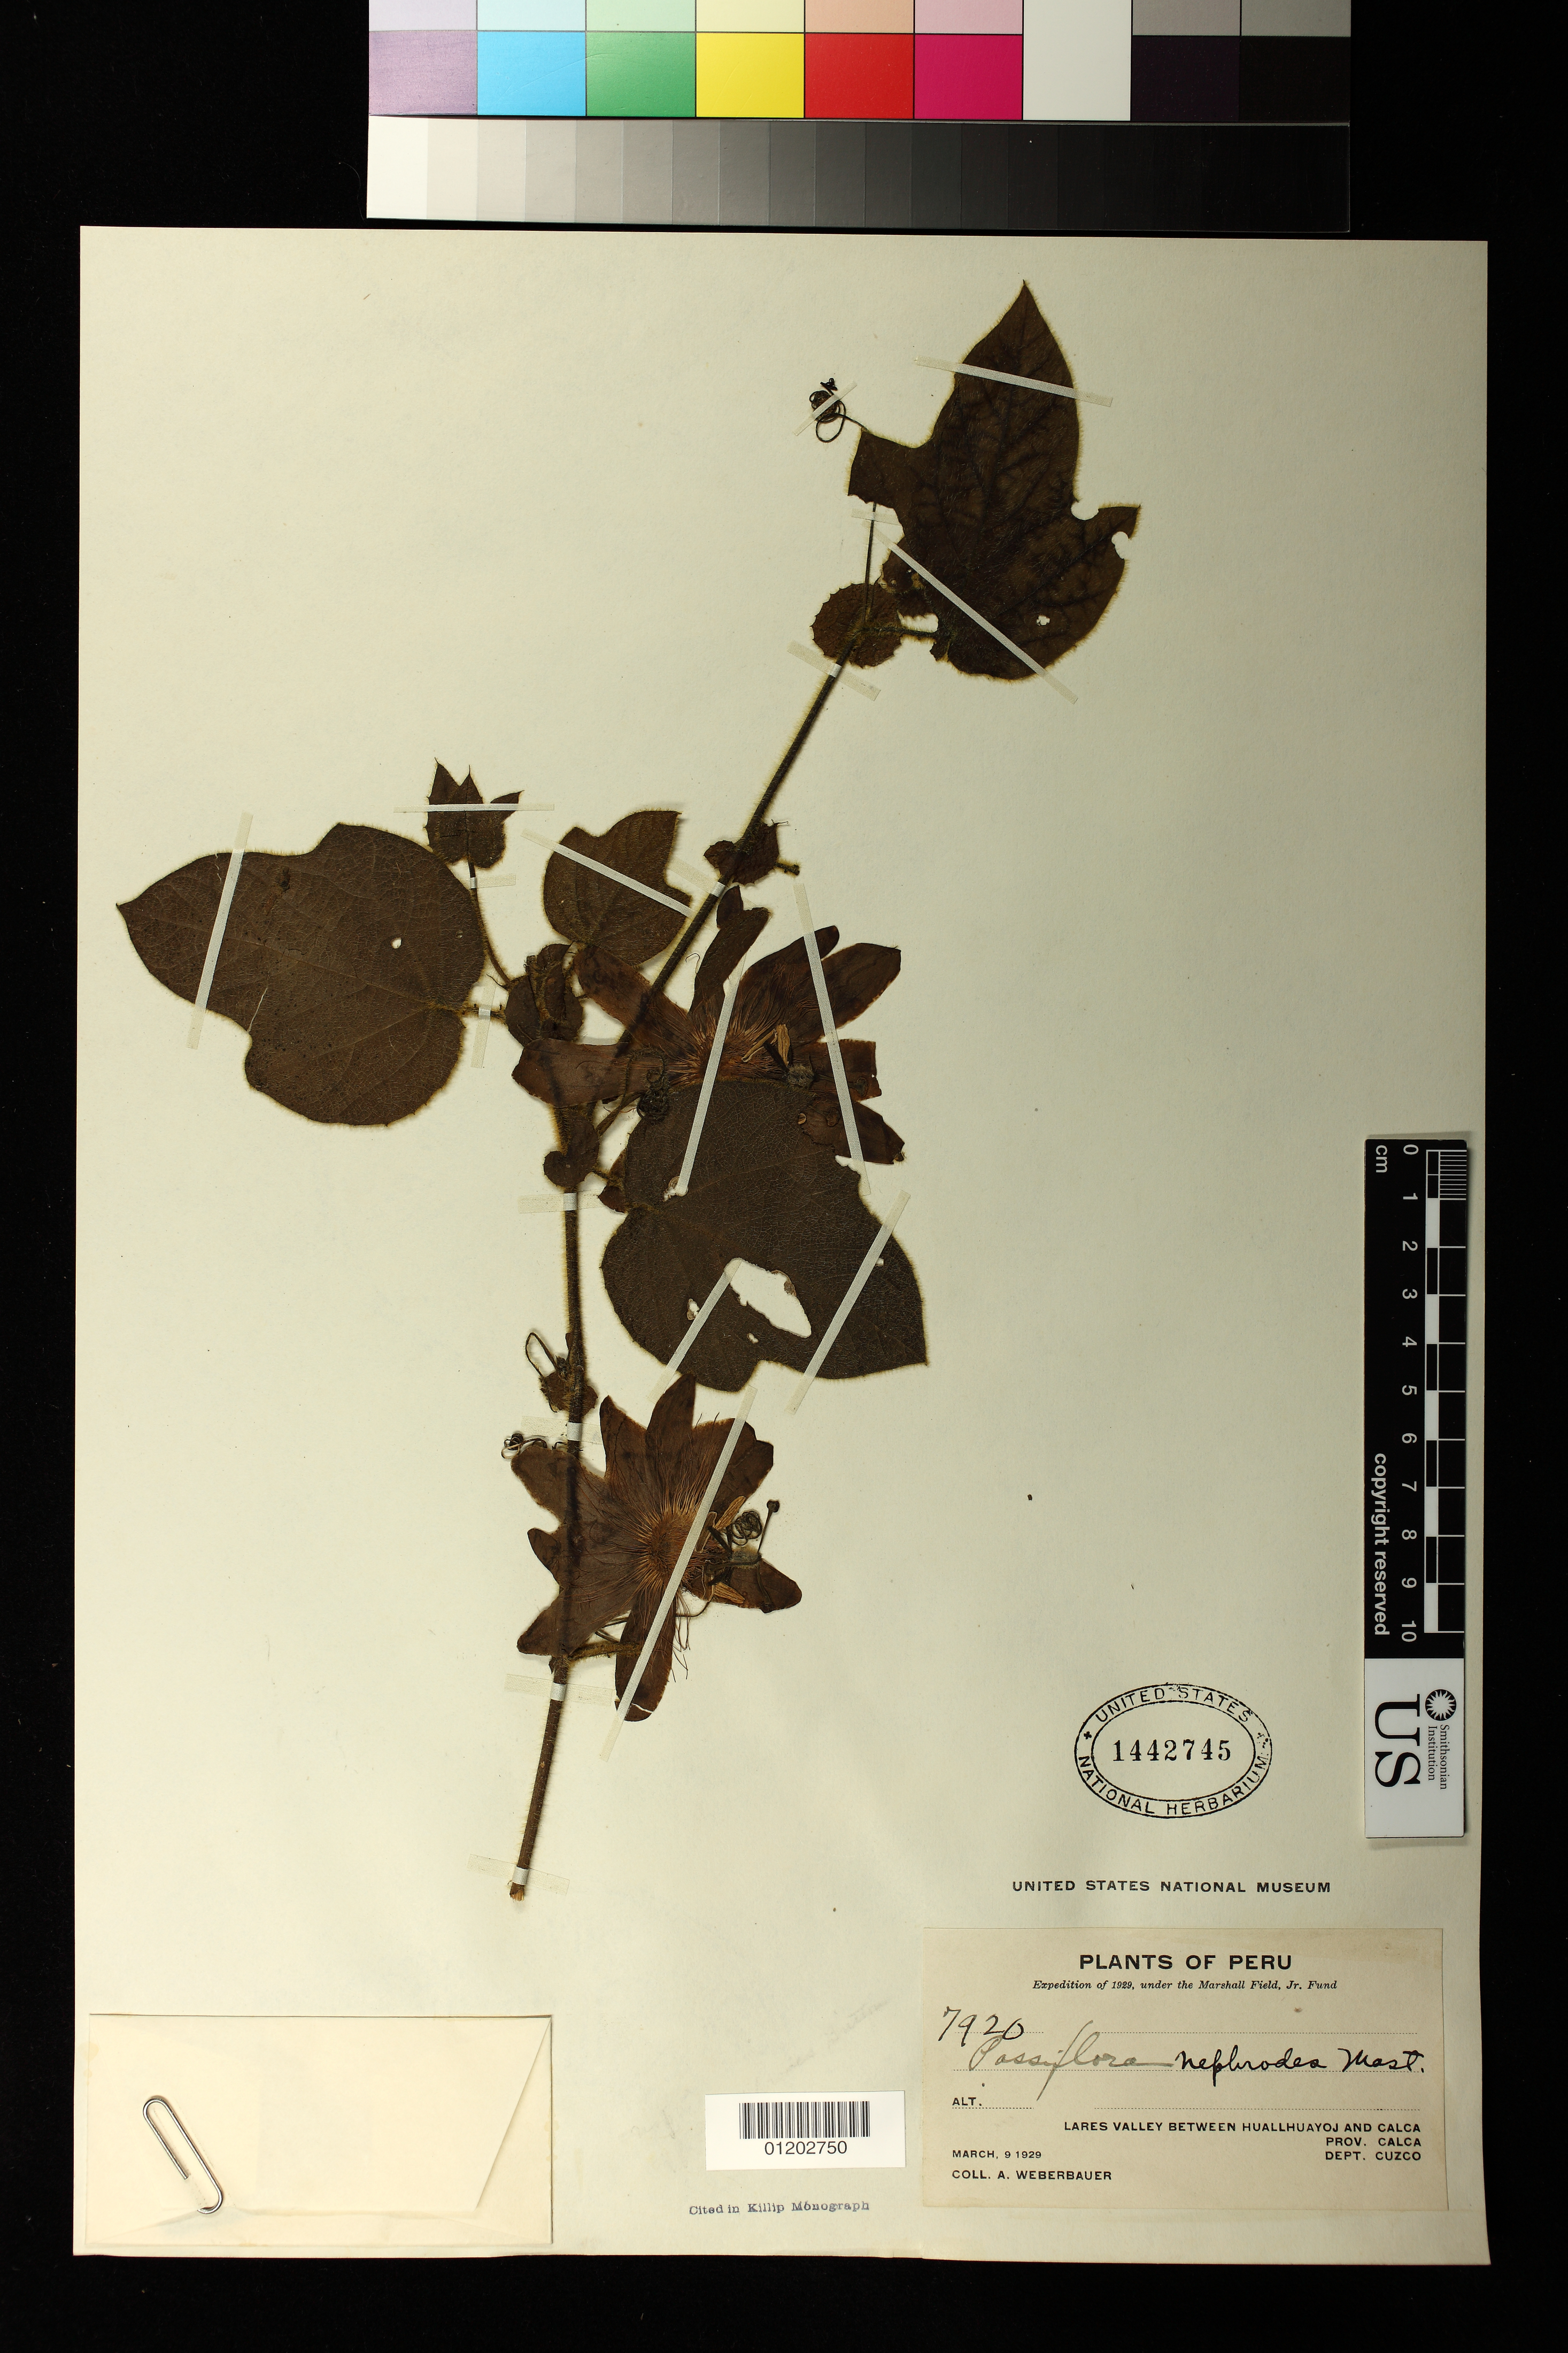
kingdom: Plantae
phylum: Tracheophyta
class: Magnoliopsida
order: Malpighiales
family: Passifloraceae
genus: Passiflora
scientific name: Passiflora nephrodes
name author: Mast.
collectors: A. Weberbauer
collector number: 7920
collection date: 1929-03-09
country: Peru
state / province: Cusco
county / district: Calca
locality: Lares Valley between Huallhuayoj and Calca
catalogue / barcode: US 1442745